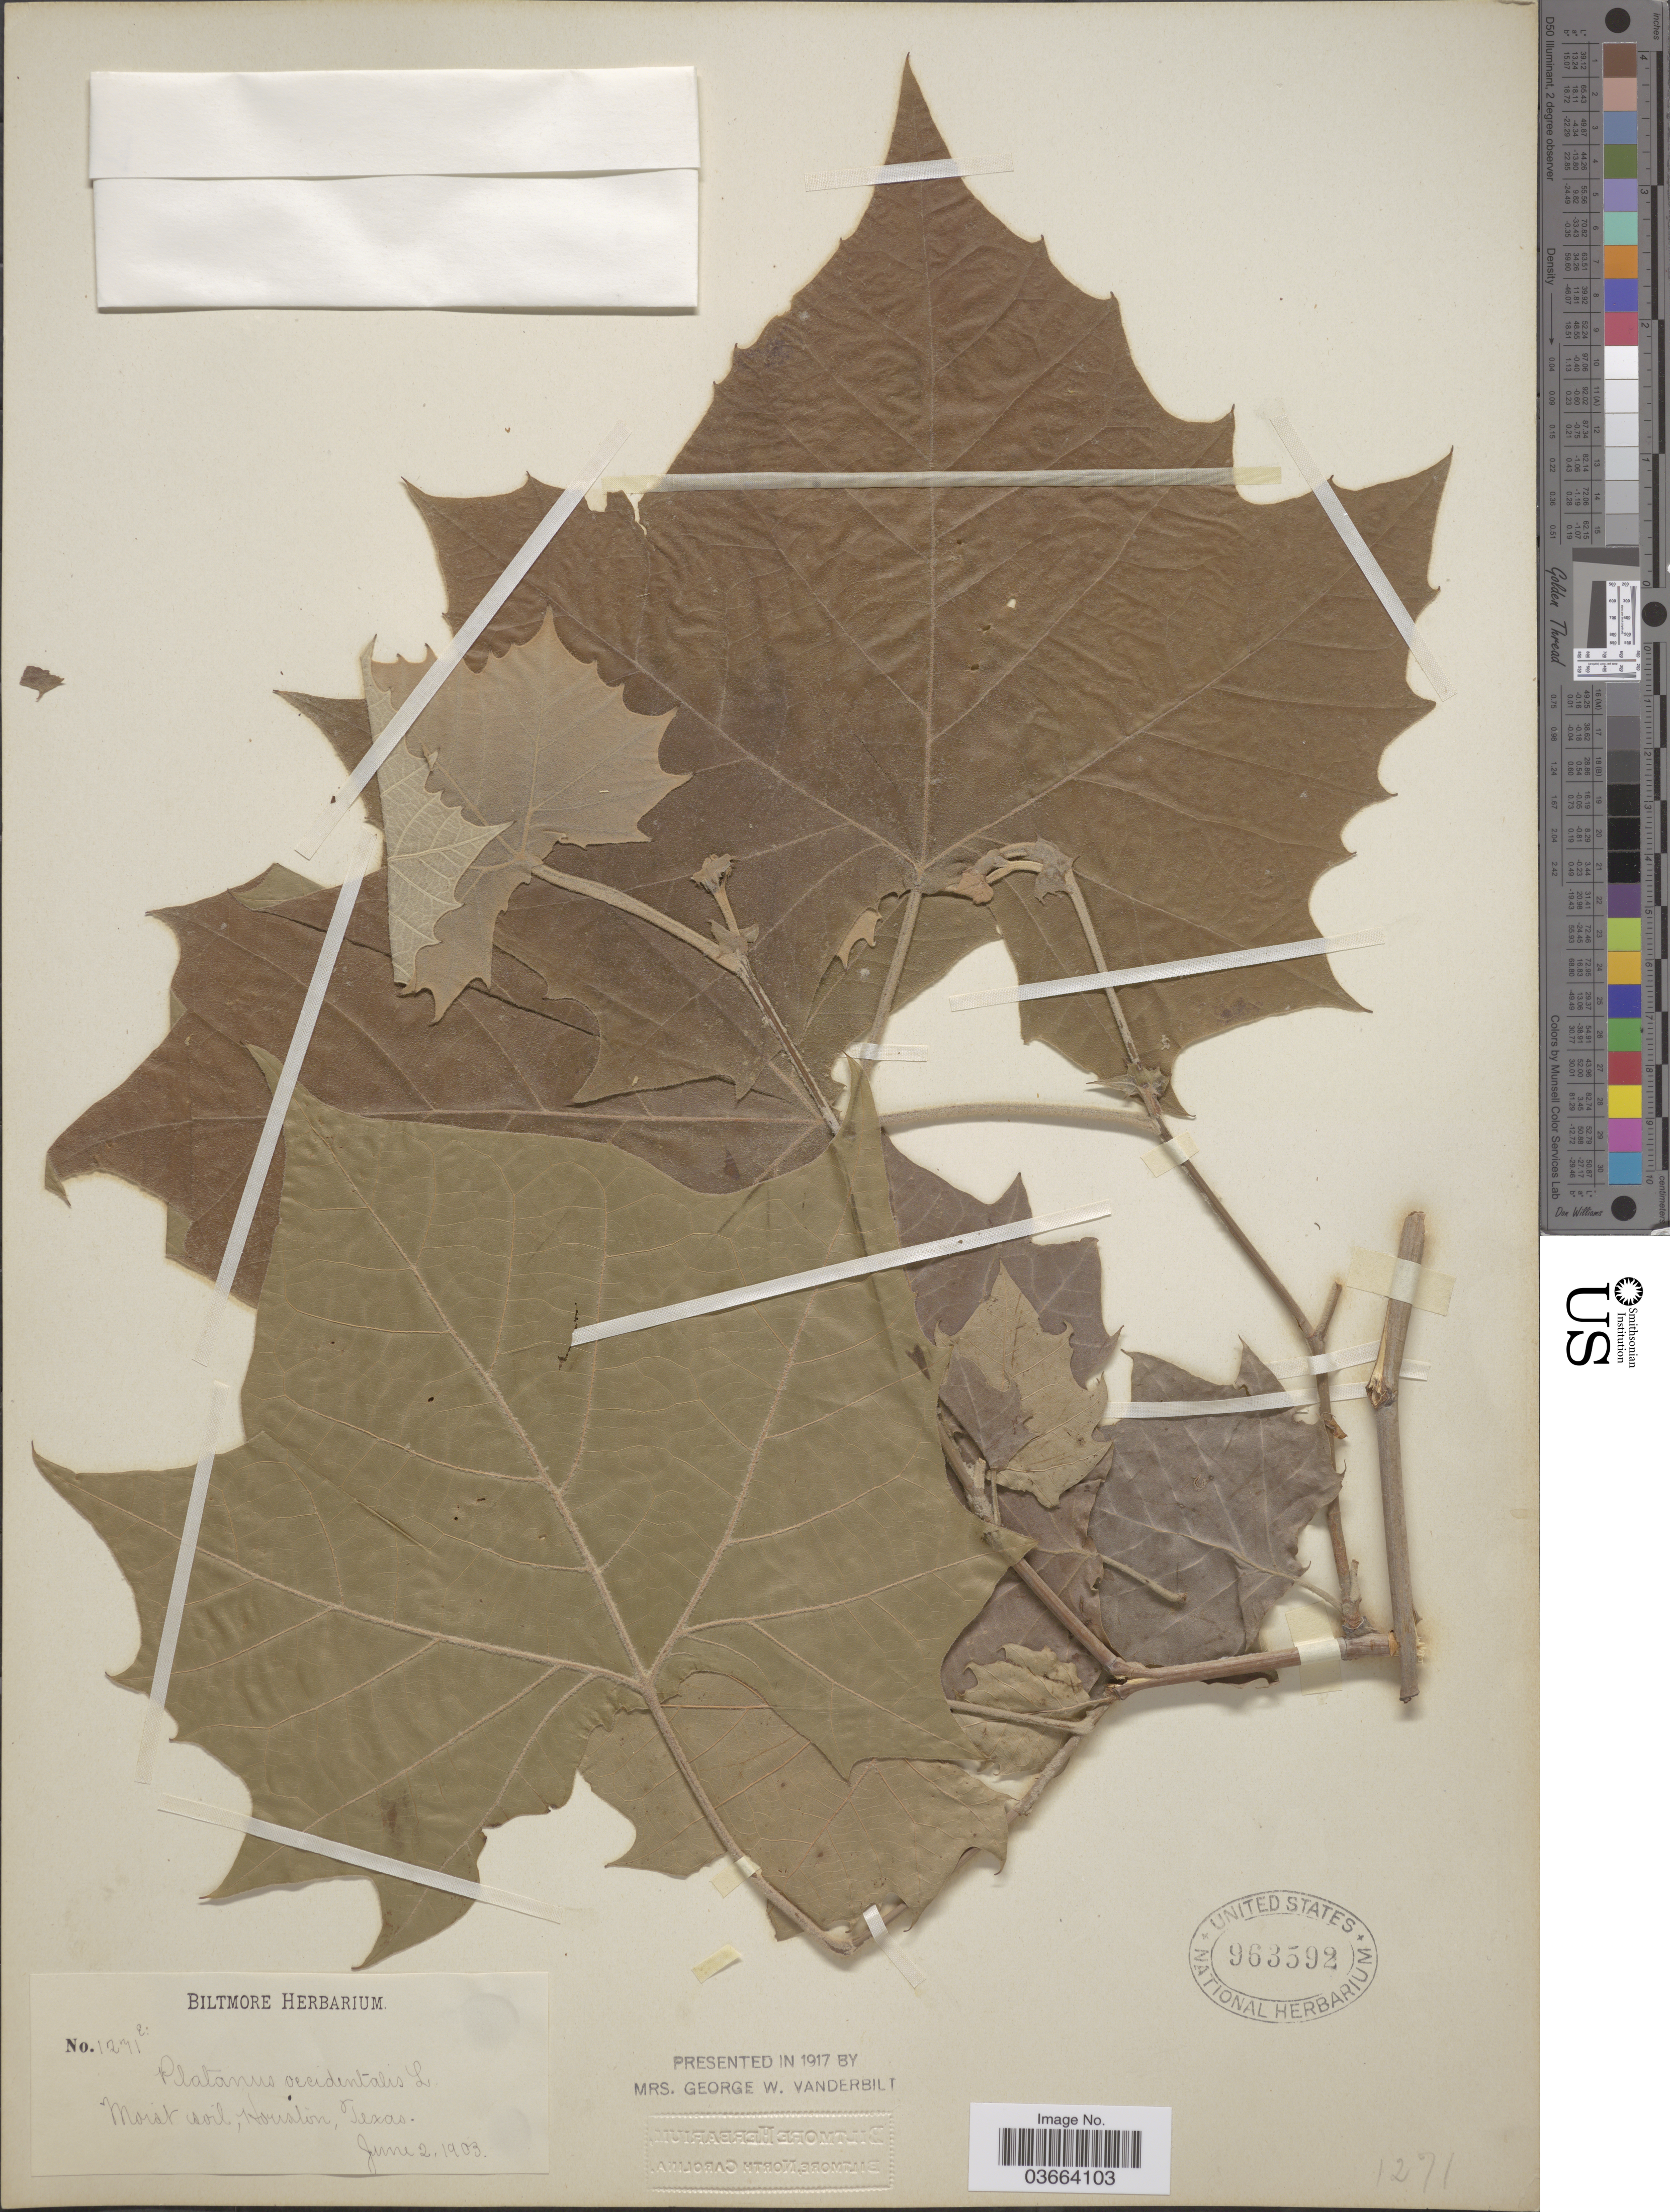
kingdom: Plantae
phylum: Tracheophyta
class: Magnoliopsida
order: Proteales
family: Platanaceae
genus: Platanus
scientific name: Platanus occidentalis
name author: L.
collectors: ex herb. Biltmore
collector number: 1271e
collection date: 1903-06-02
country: United States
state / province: Texas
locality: Houston.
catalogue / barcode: US 963592